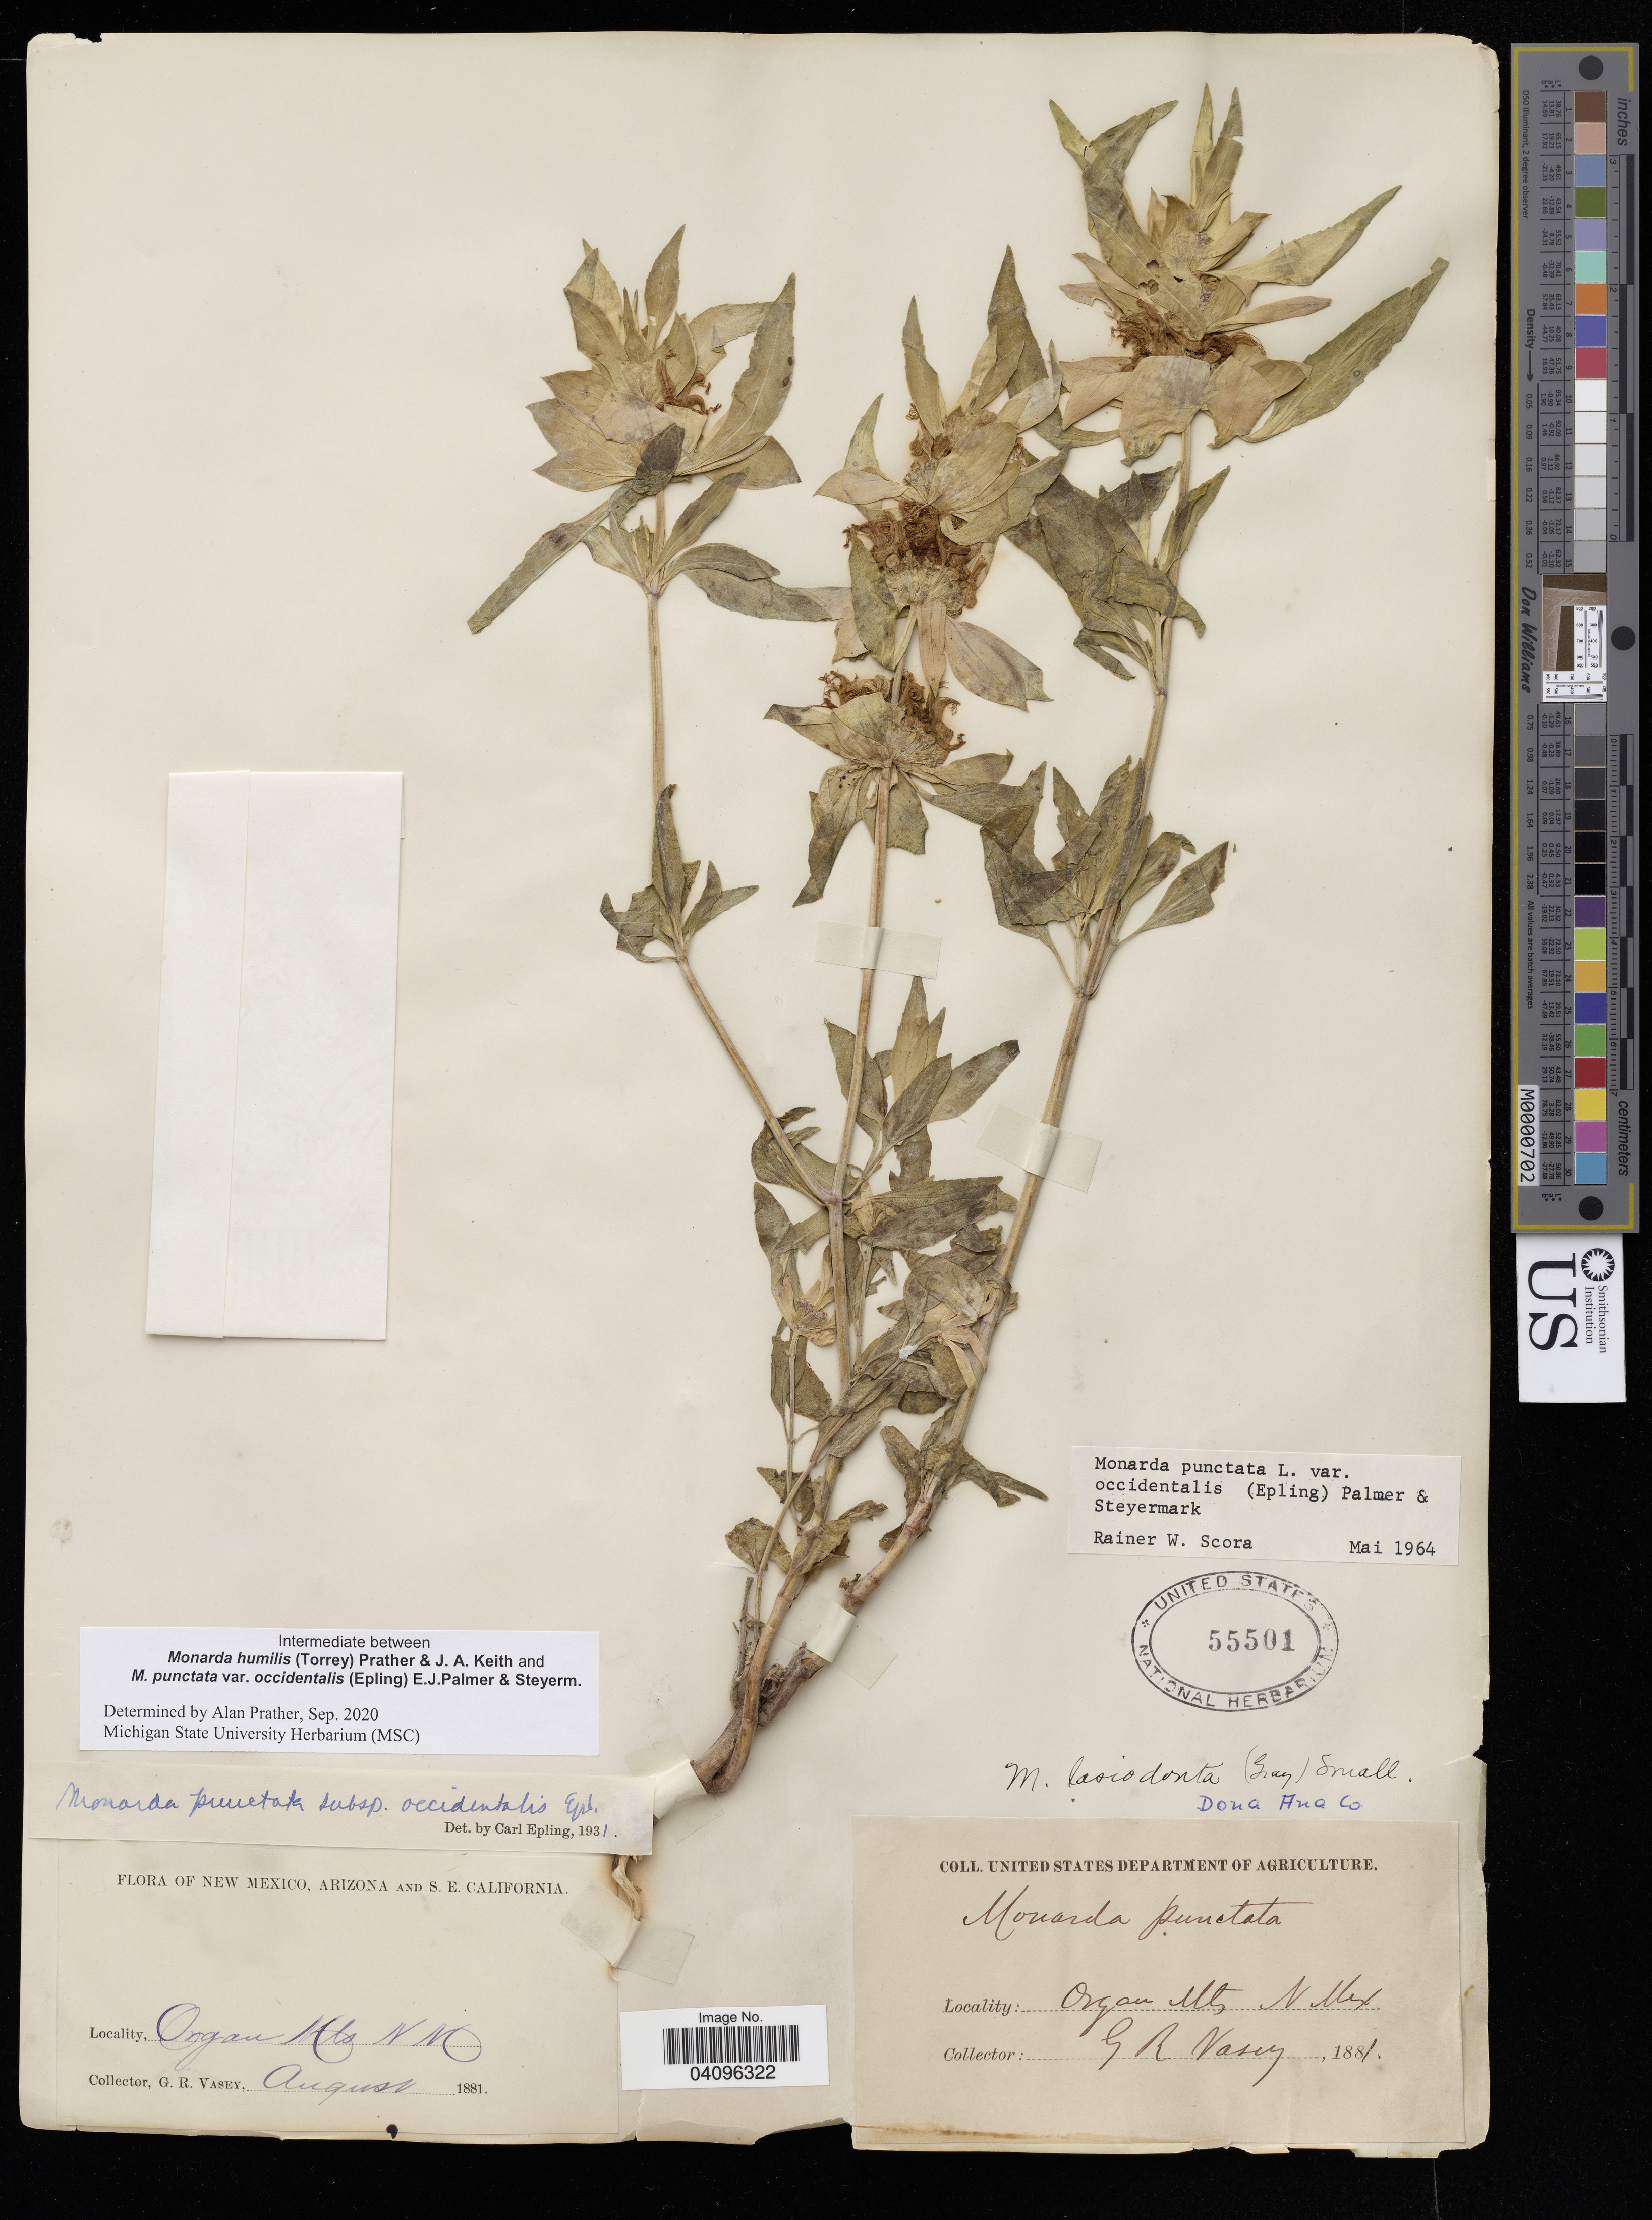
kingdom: Plantae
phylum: Tracheophyta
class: Magnoliopsida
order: Lamiales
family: Lamiaceae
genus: Monarda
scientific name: Monarda humilis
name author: (Torr.) Prather & Keith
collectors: G. R. Vasey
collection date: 1881-08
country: United States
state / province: New Mexico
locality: Organ Mts.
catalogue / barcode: US 55501